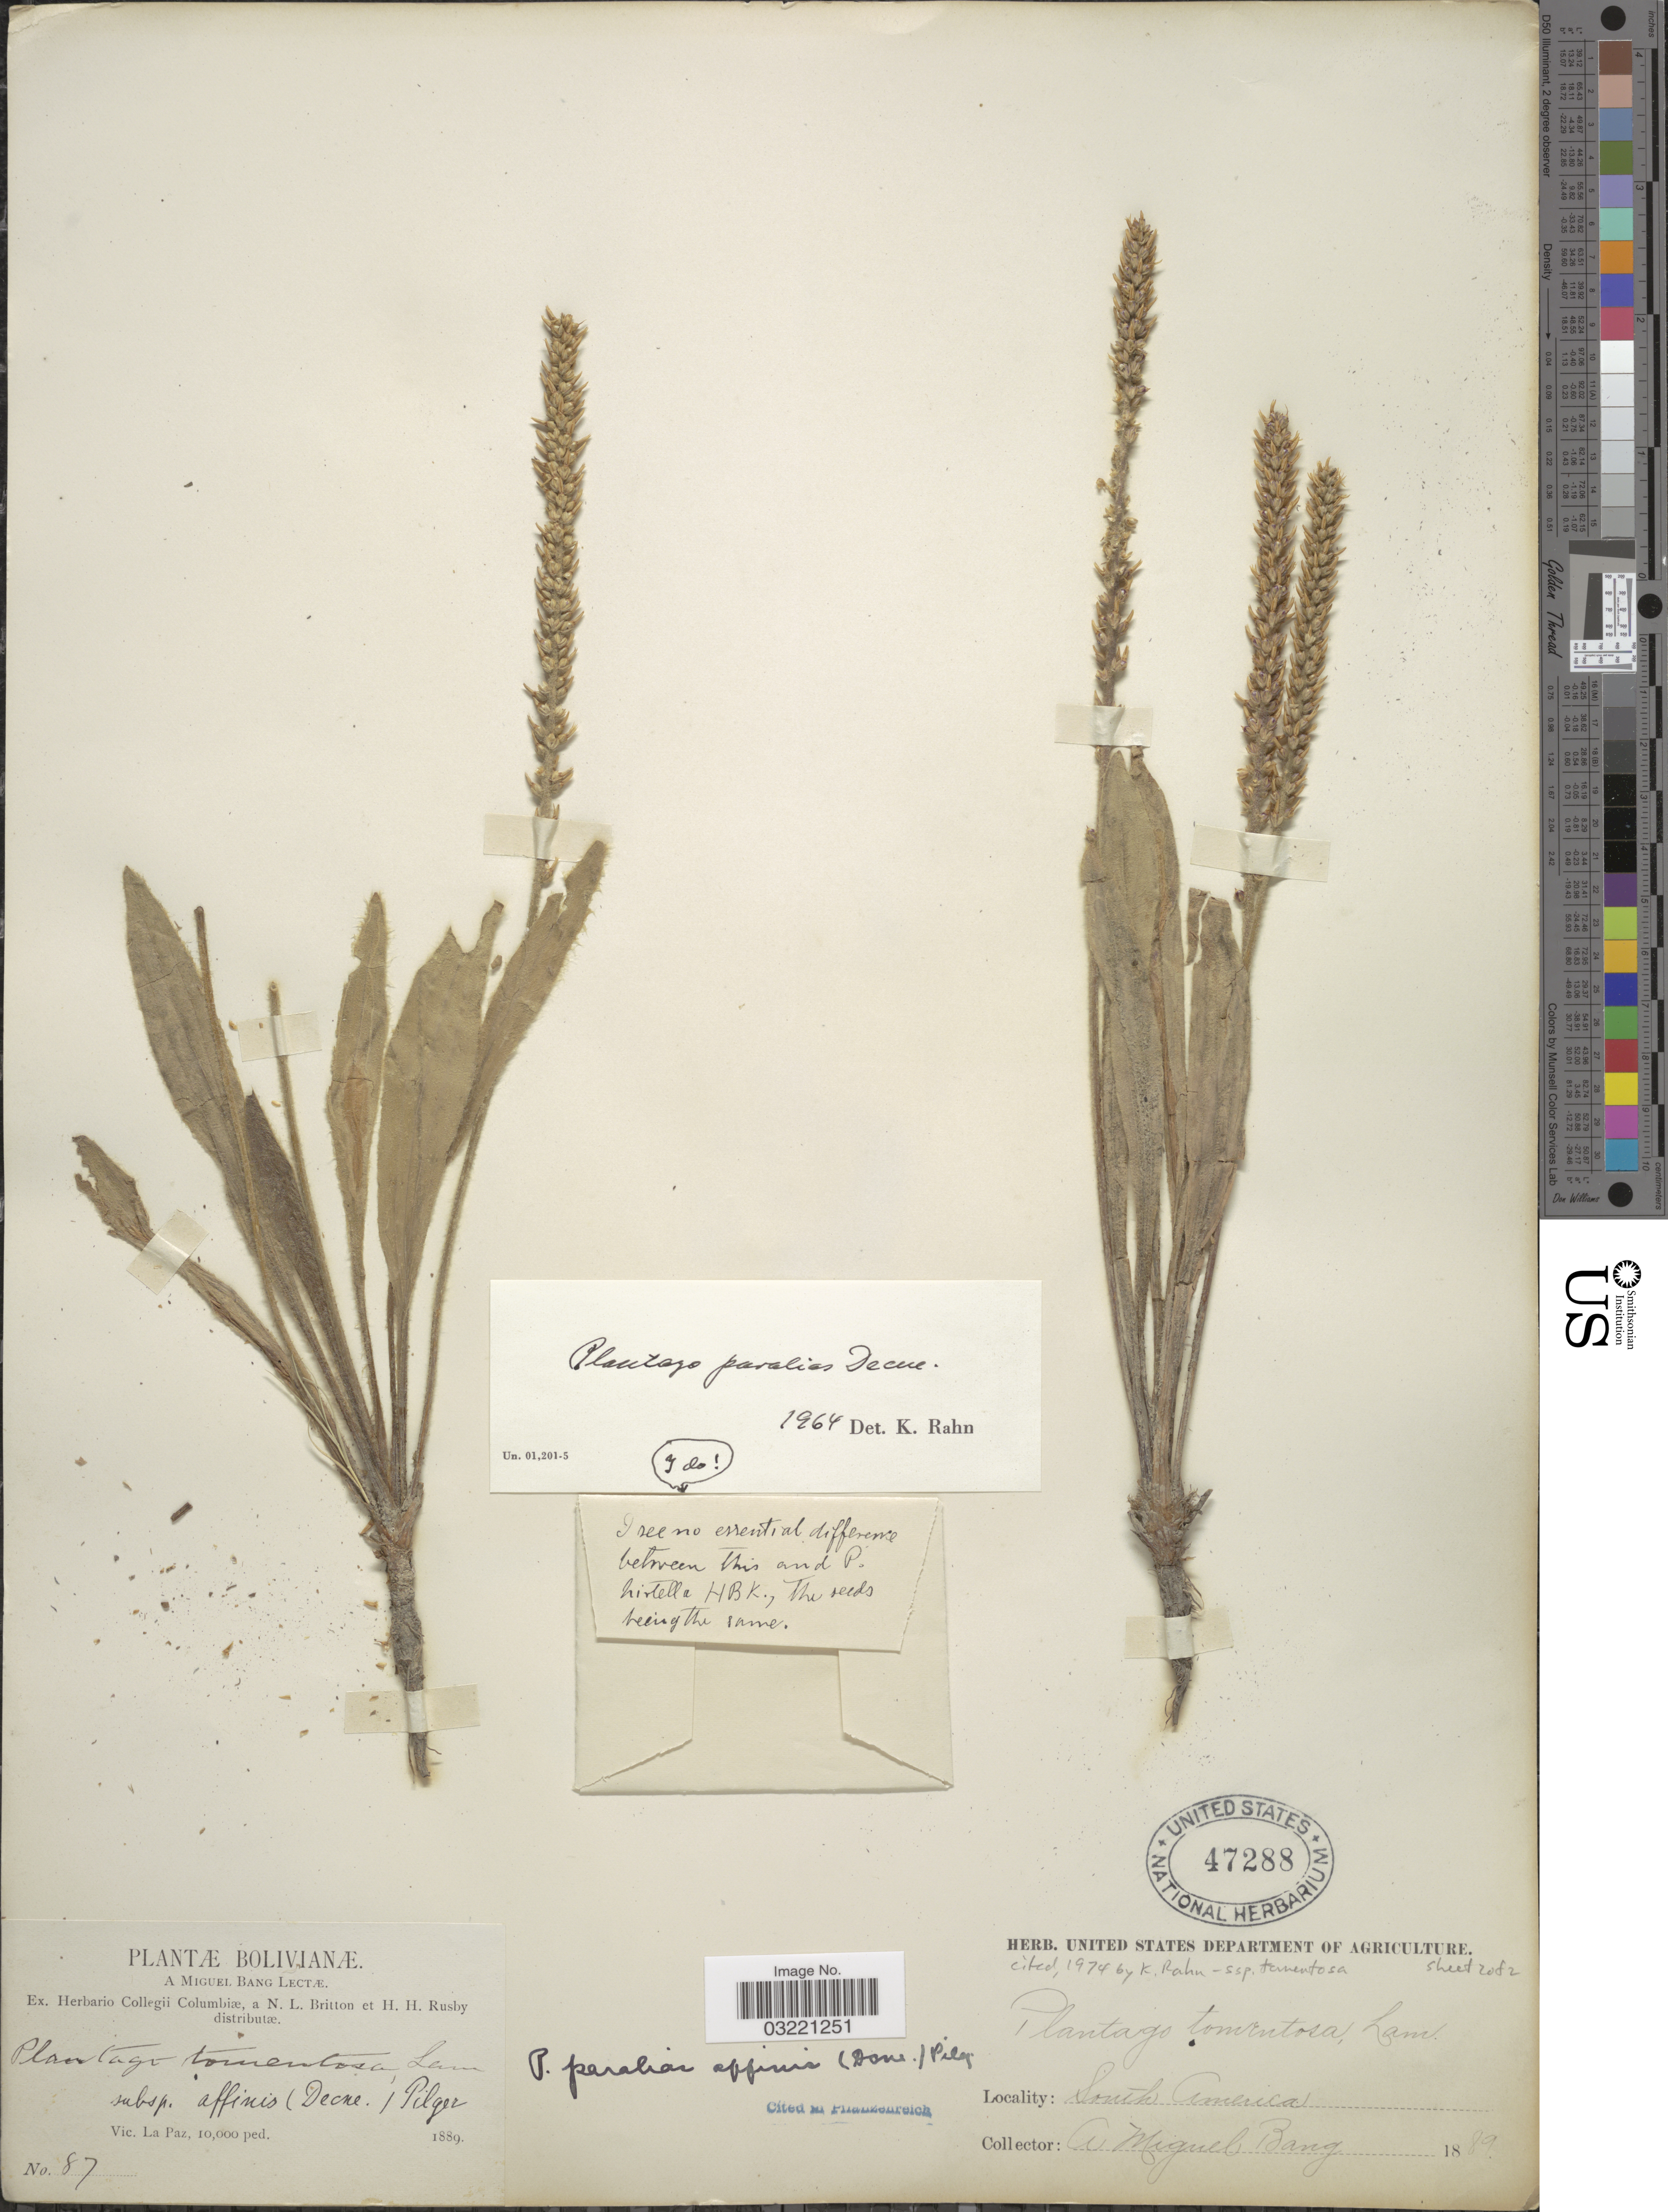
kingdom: Plantae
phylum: Tracheophyta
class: Magnoliopsida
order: Lamiales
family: Plantaginaceae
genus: Plantago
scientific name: Plantago tomentosa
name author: Lam.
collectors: M. Bang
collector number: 87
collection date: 1889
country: Bolivia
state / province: La Paz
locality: Vic. La Paz.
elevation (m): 3048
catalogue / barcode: US 47288